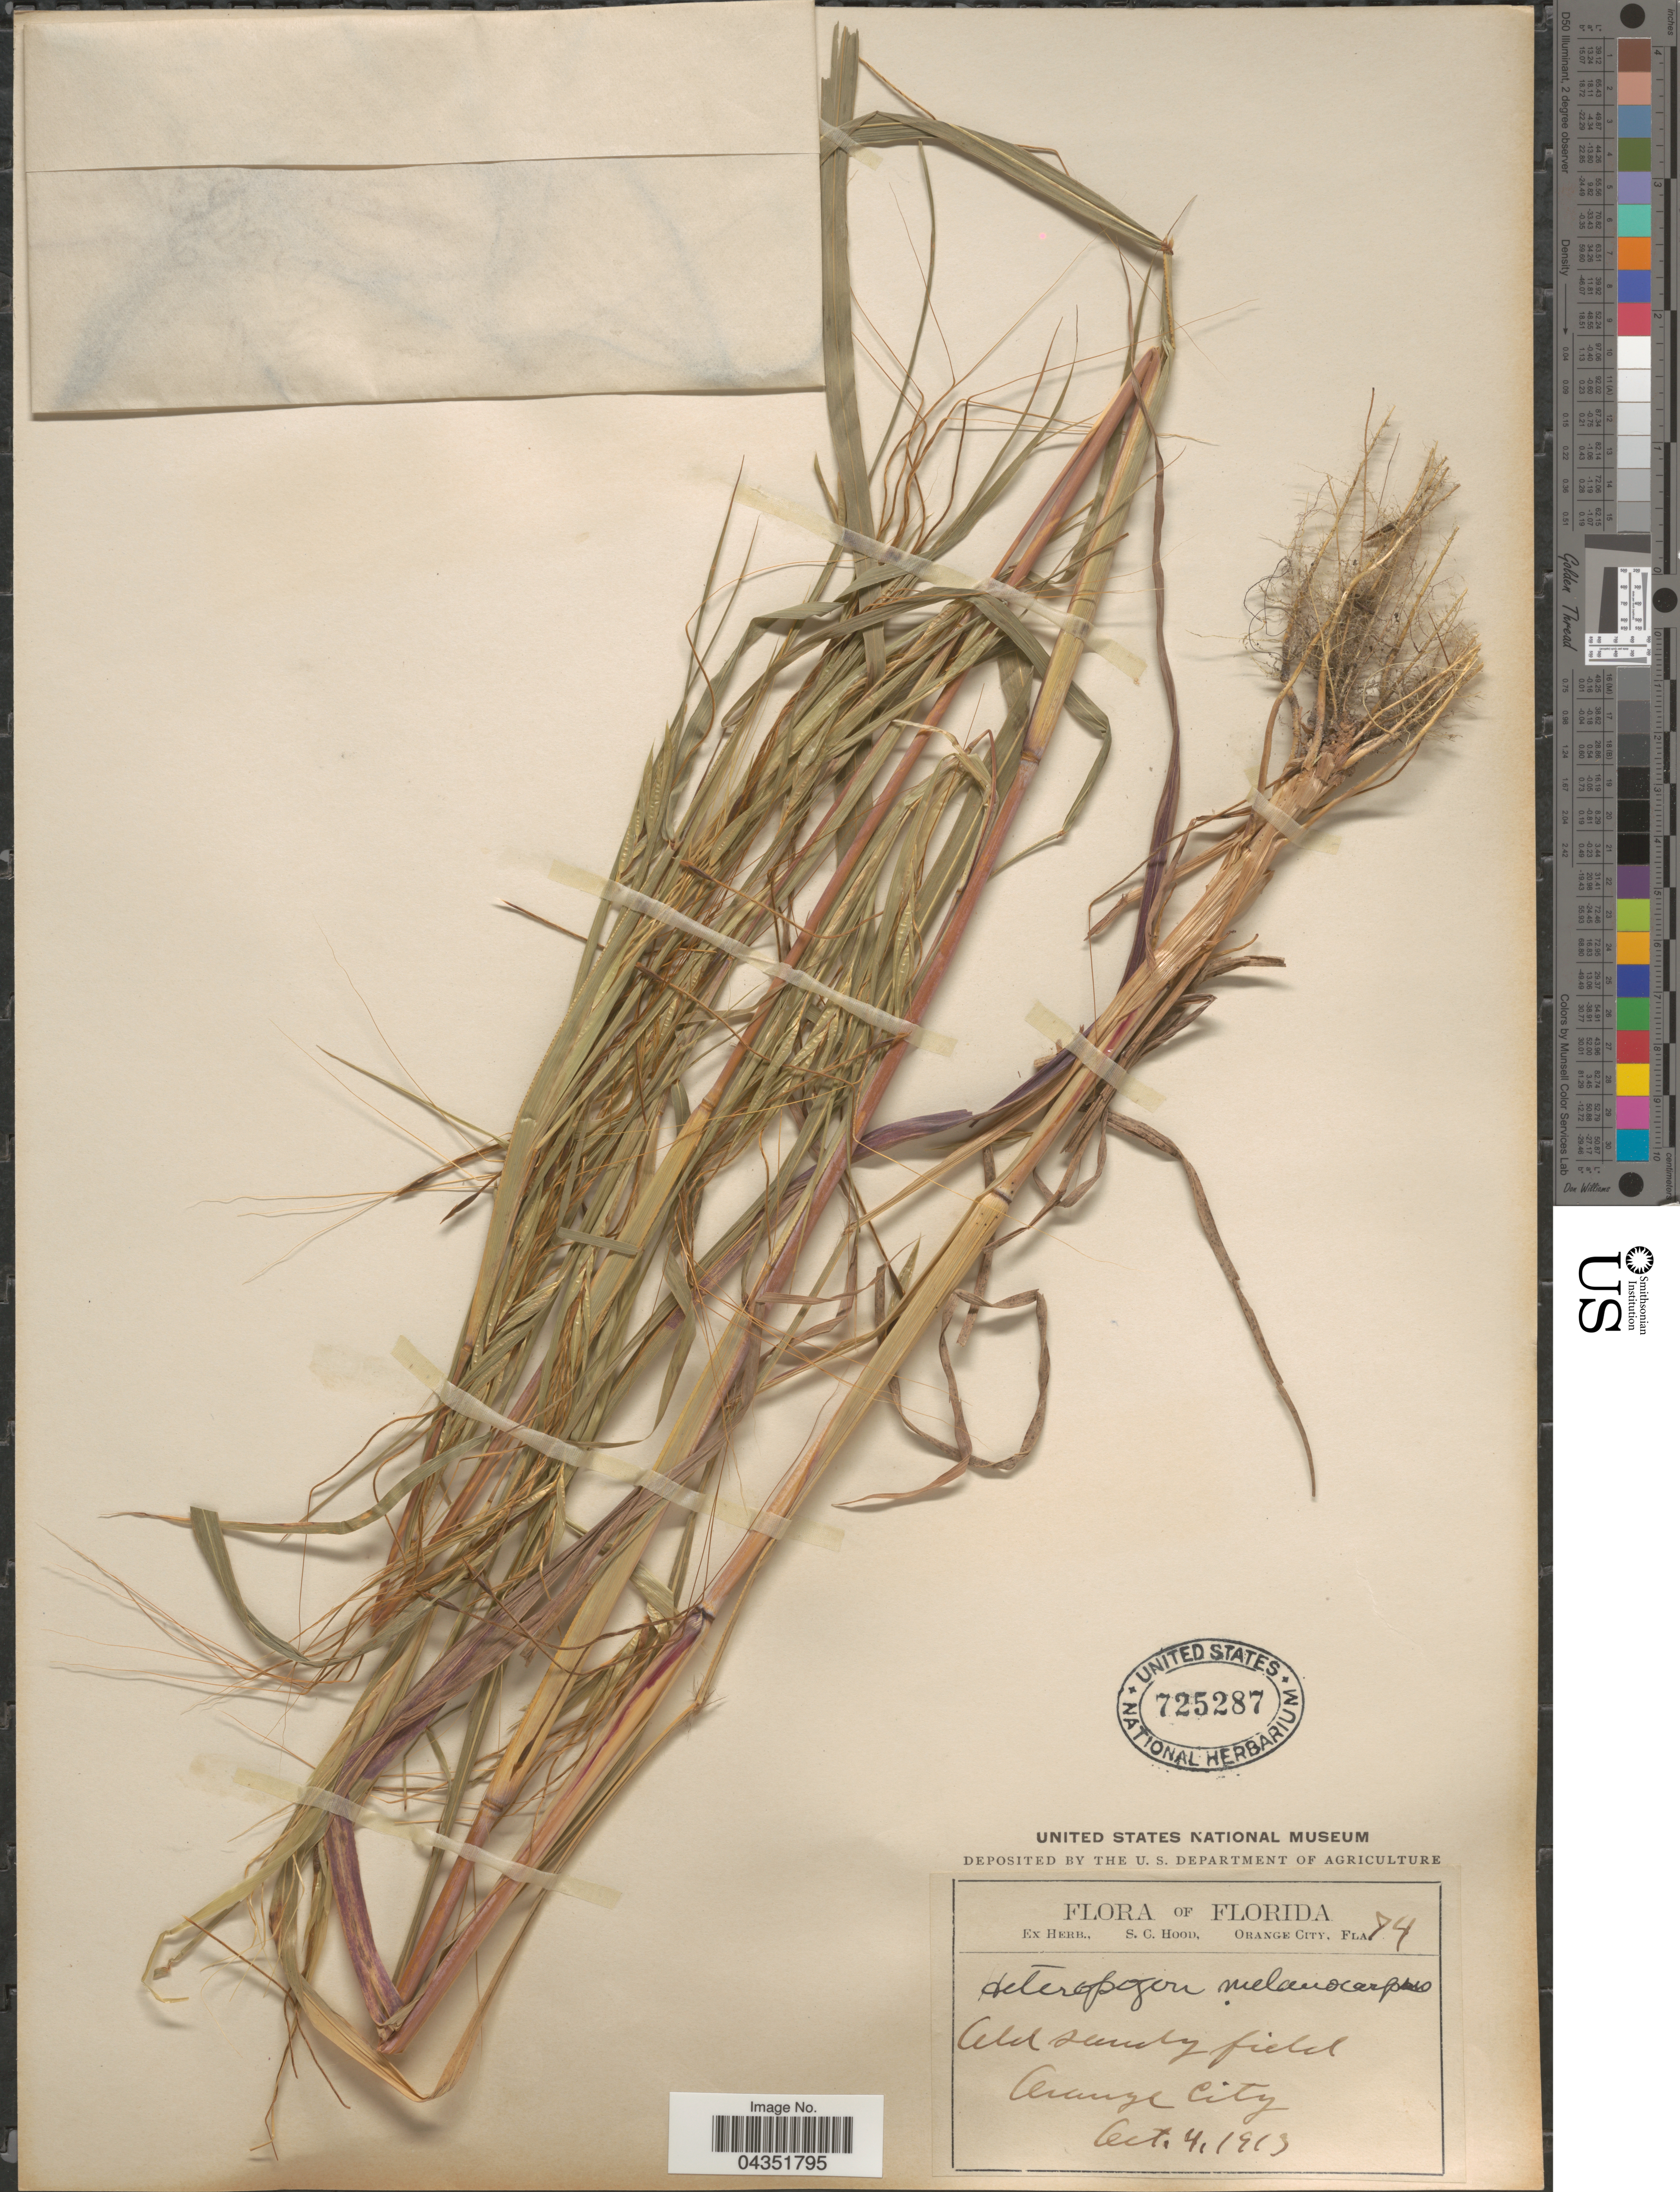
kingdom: Plantae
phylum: Tracheophyta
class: Liliopsida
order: Poales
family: Poaceae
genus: Heteropogon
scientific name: Heteropogon melanocarpus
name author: (Elliott) Benth.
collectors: Ex herb. S. C. Hood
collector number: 74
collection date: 1913-10-04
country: United States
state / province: Florida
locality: Old sandy field. Orange City.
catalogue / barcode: US 725287